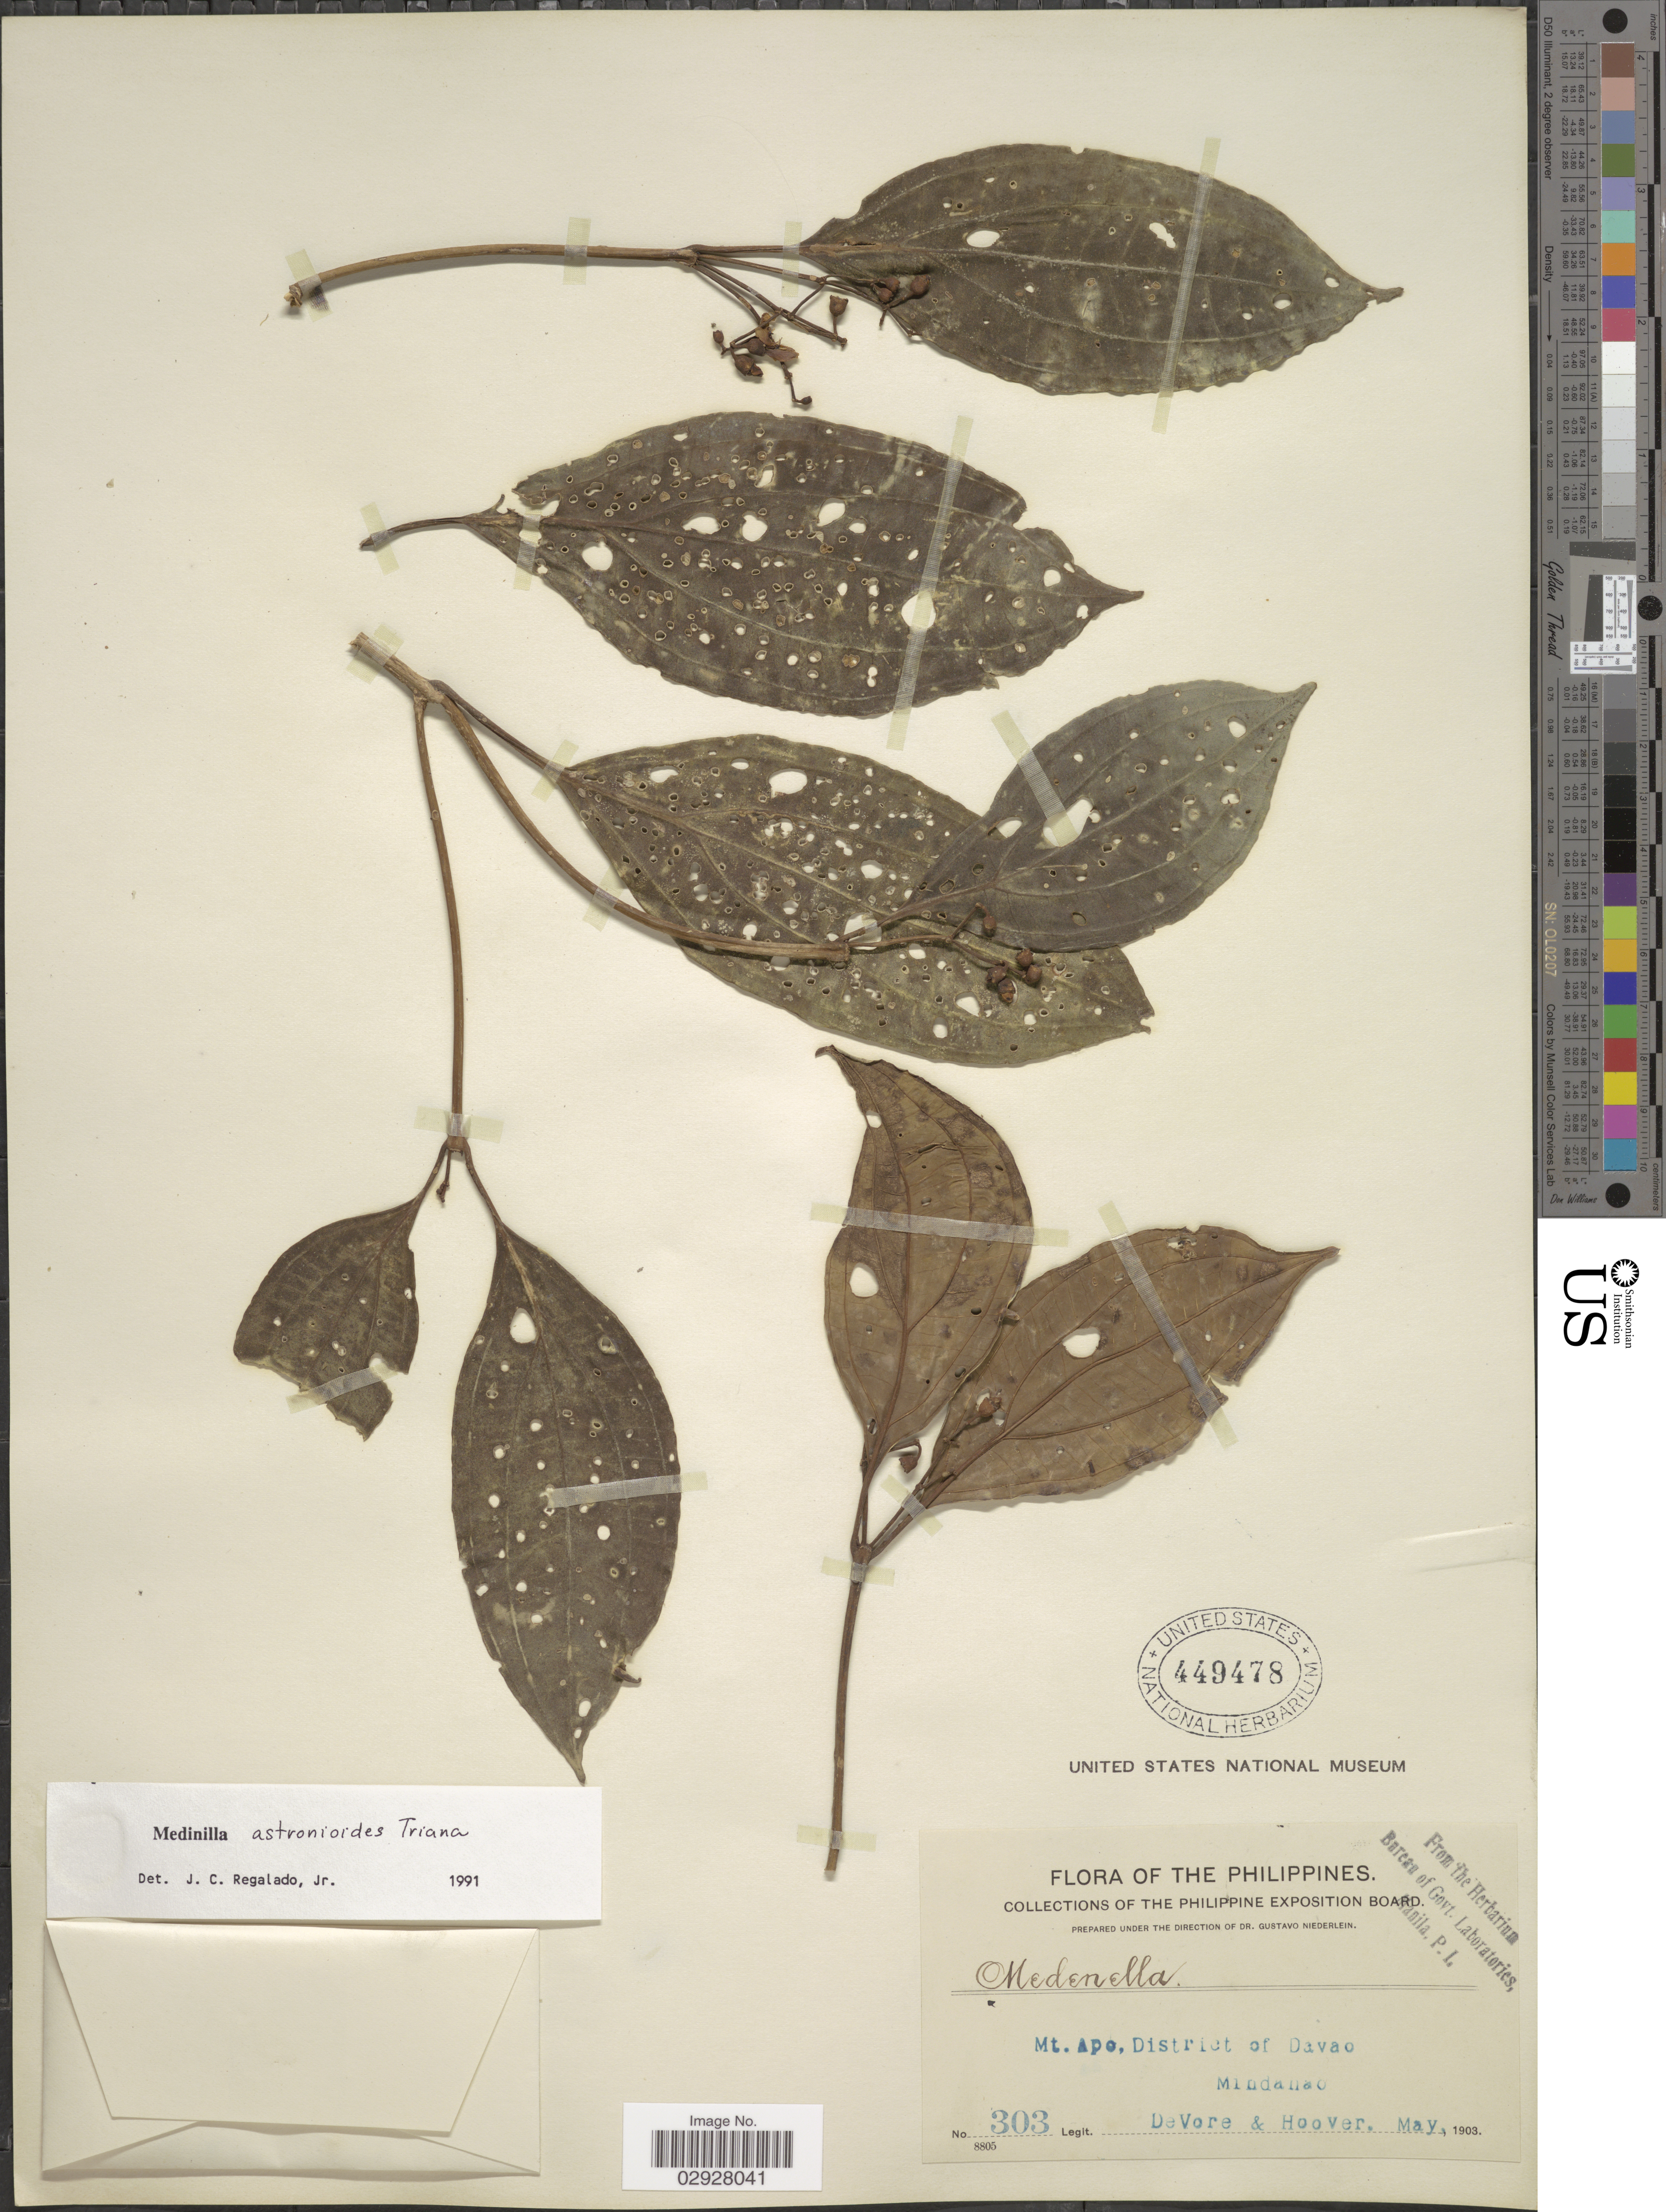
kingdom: Plantae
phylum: Tracheophyta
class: Magnoliopsida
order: Myrtales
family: Melastomataceae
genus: Medinilla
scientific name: Medinilla astronioides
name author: Triana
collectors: B. F. DeVore & -- Hoover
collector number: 303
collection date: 1903-05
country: Philippines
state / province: Davao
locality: Mt. Apo, District of Davao, Mindanao.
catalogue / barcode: US 449478